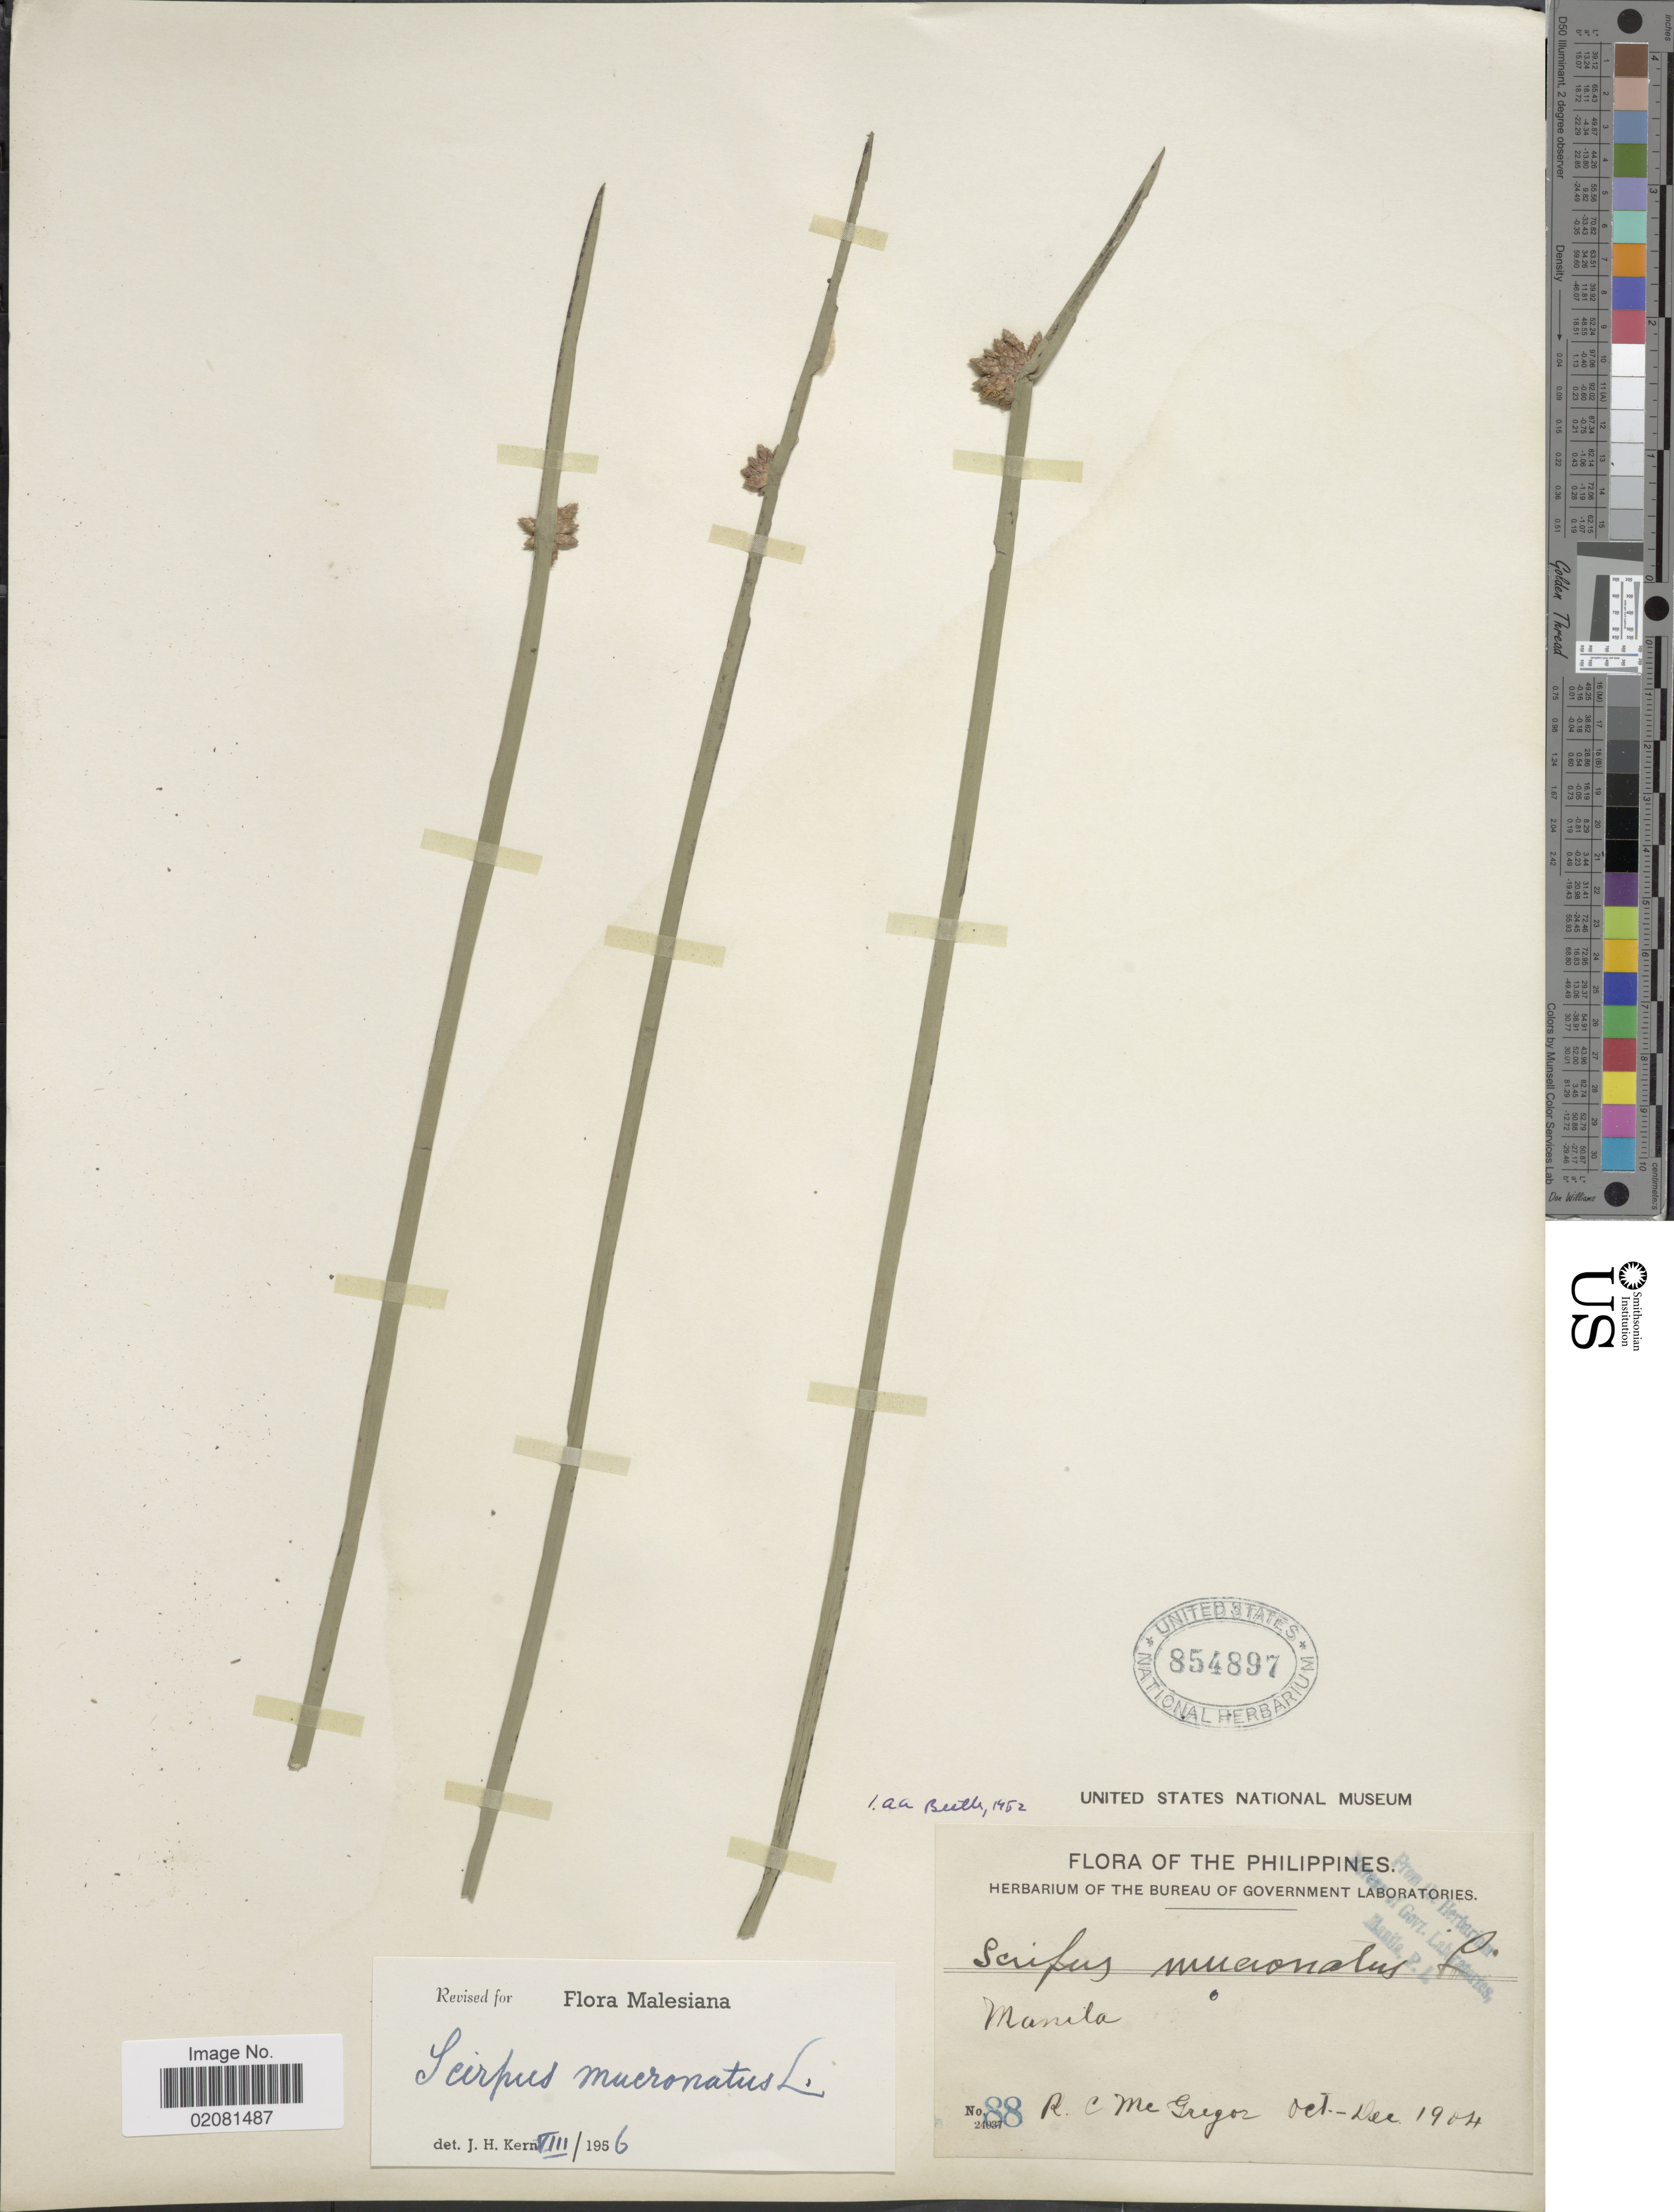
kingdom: Plantae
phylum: Tracheophyta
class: Liliopsida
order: Poales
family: Cyperaceae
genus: Schoenoplectus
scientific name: Schoenoplectus mucronatus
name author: (L.) Palla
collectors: R. C. McGregor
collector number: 88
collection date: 1904-10/1904-12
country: Philippines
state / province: National Capital Region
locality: Manila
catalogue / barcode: US 854897